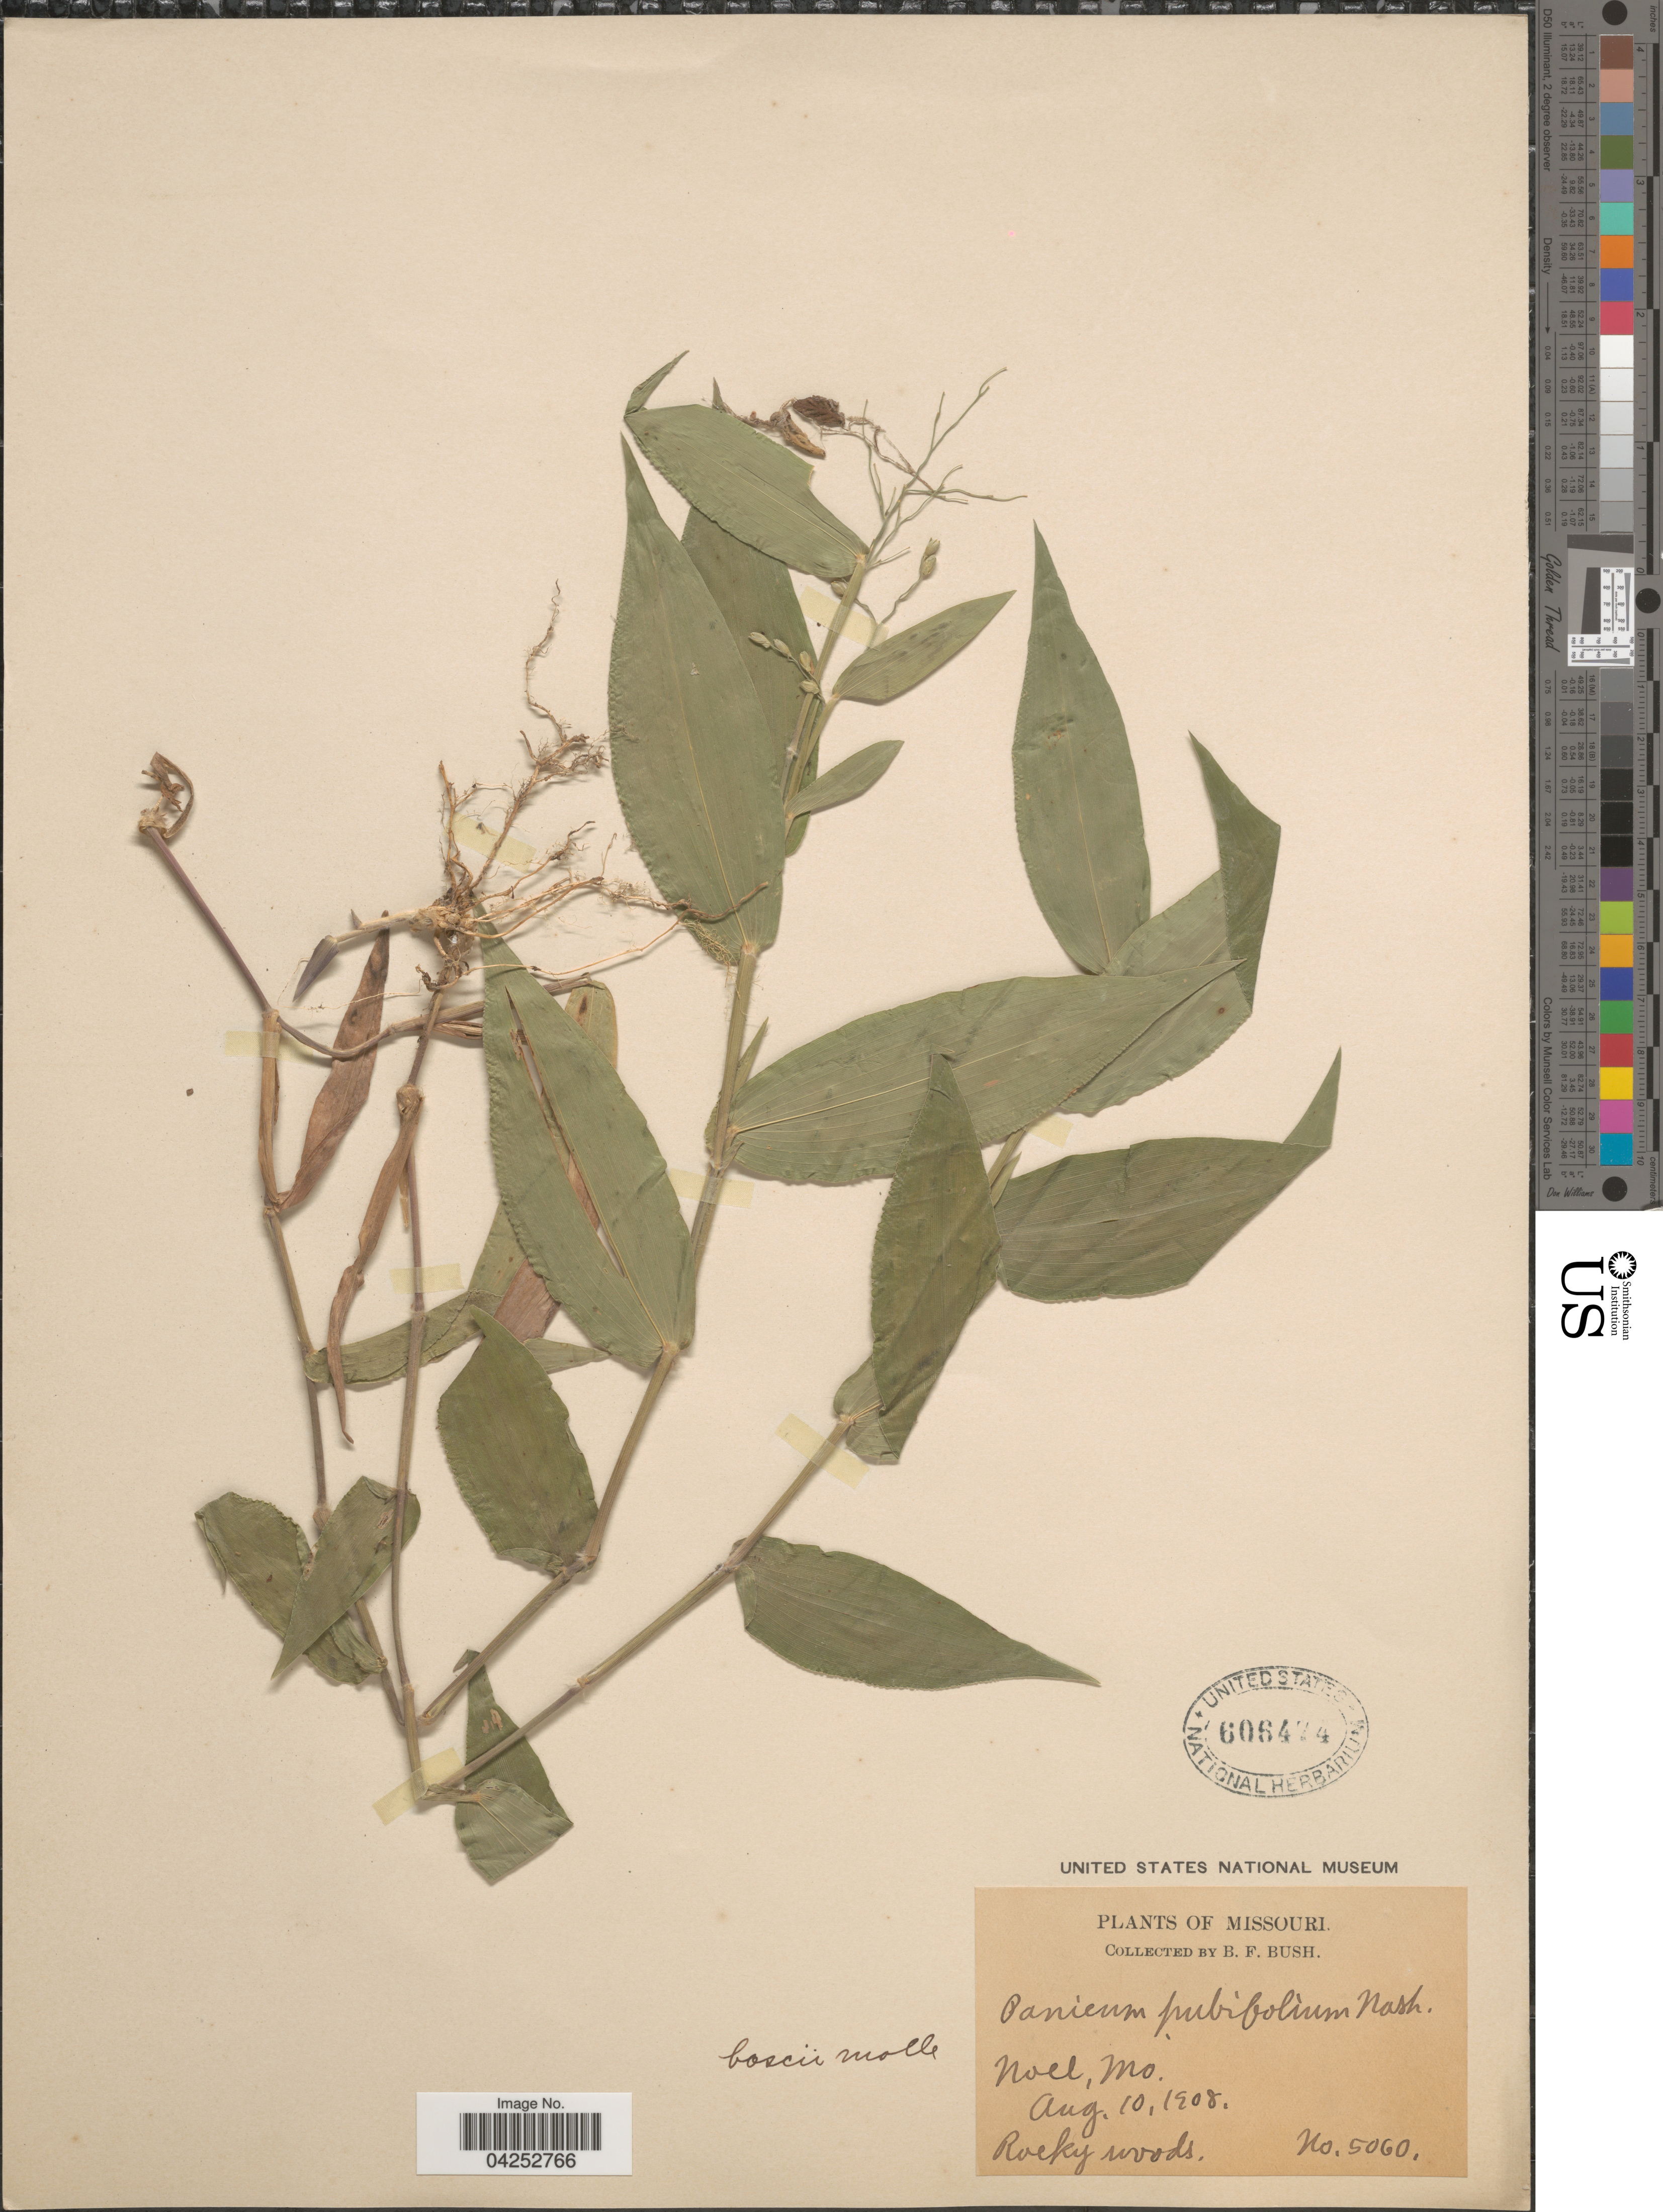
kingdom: Plantae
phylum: Tracheophyta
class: Liliopsida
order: Poales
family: Poaceae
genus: Dichanthelium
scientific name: Dichanthelium boscii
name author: (Poir.) Gould & C.A. Clark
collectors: B. F. Bush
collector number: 5060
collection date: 1908-08-10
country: United States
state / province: Missouri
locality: Noel.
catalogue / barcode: US 606474